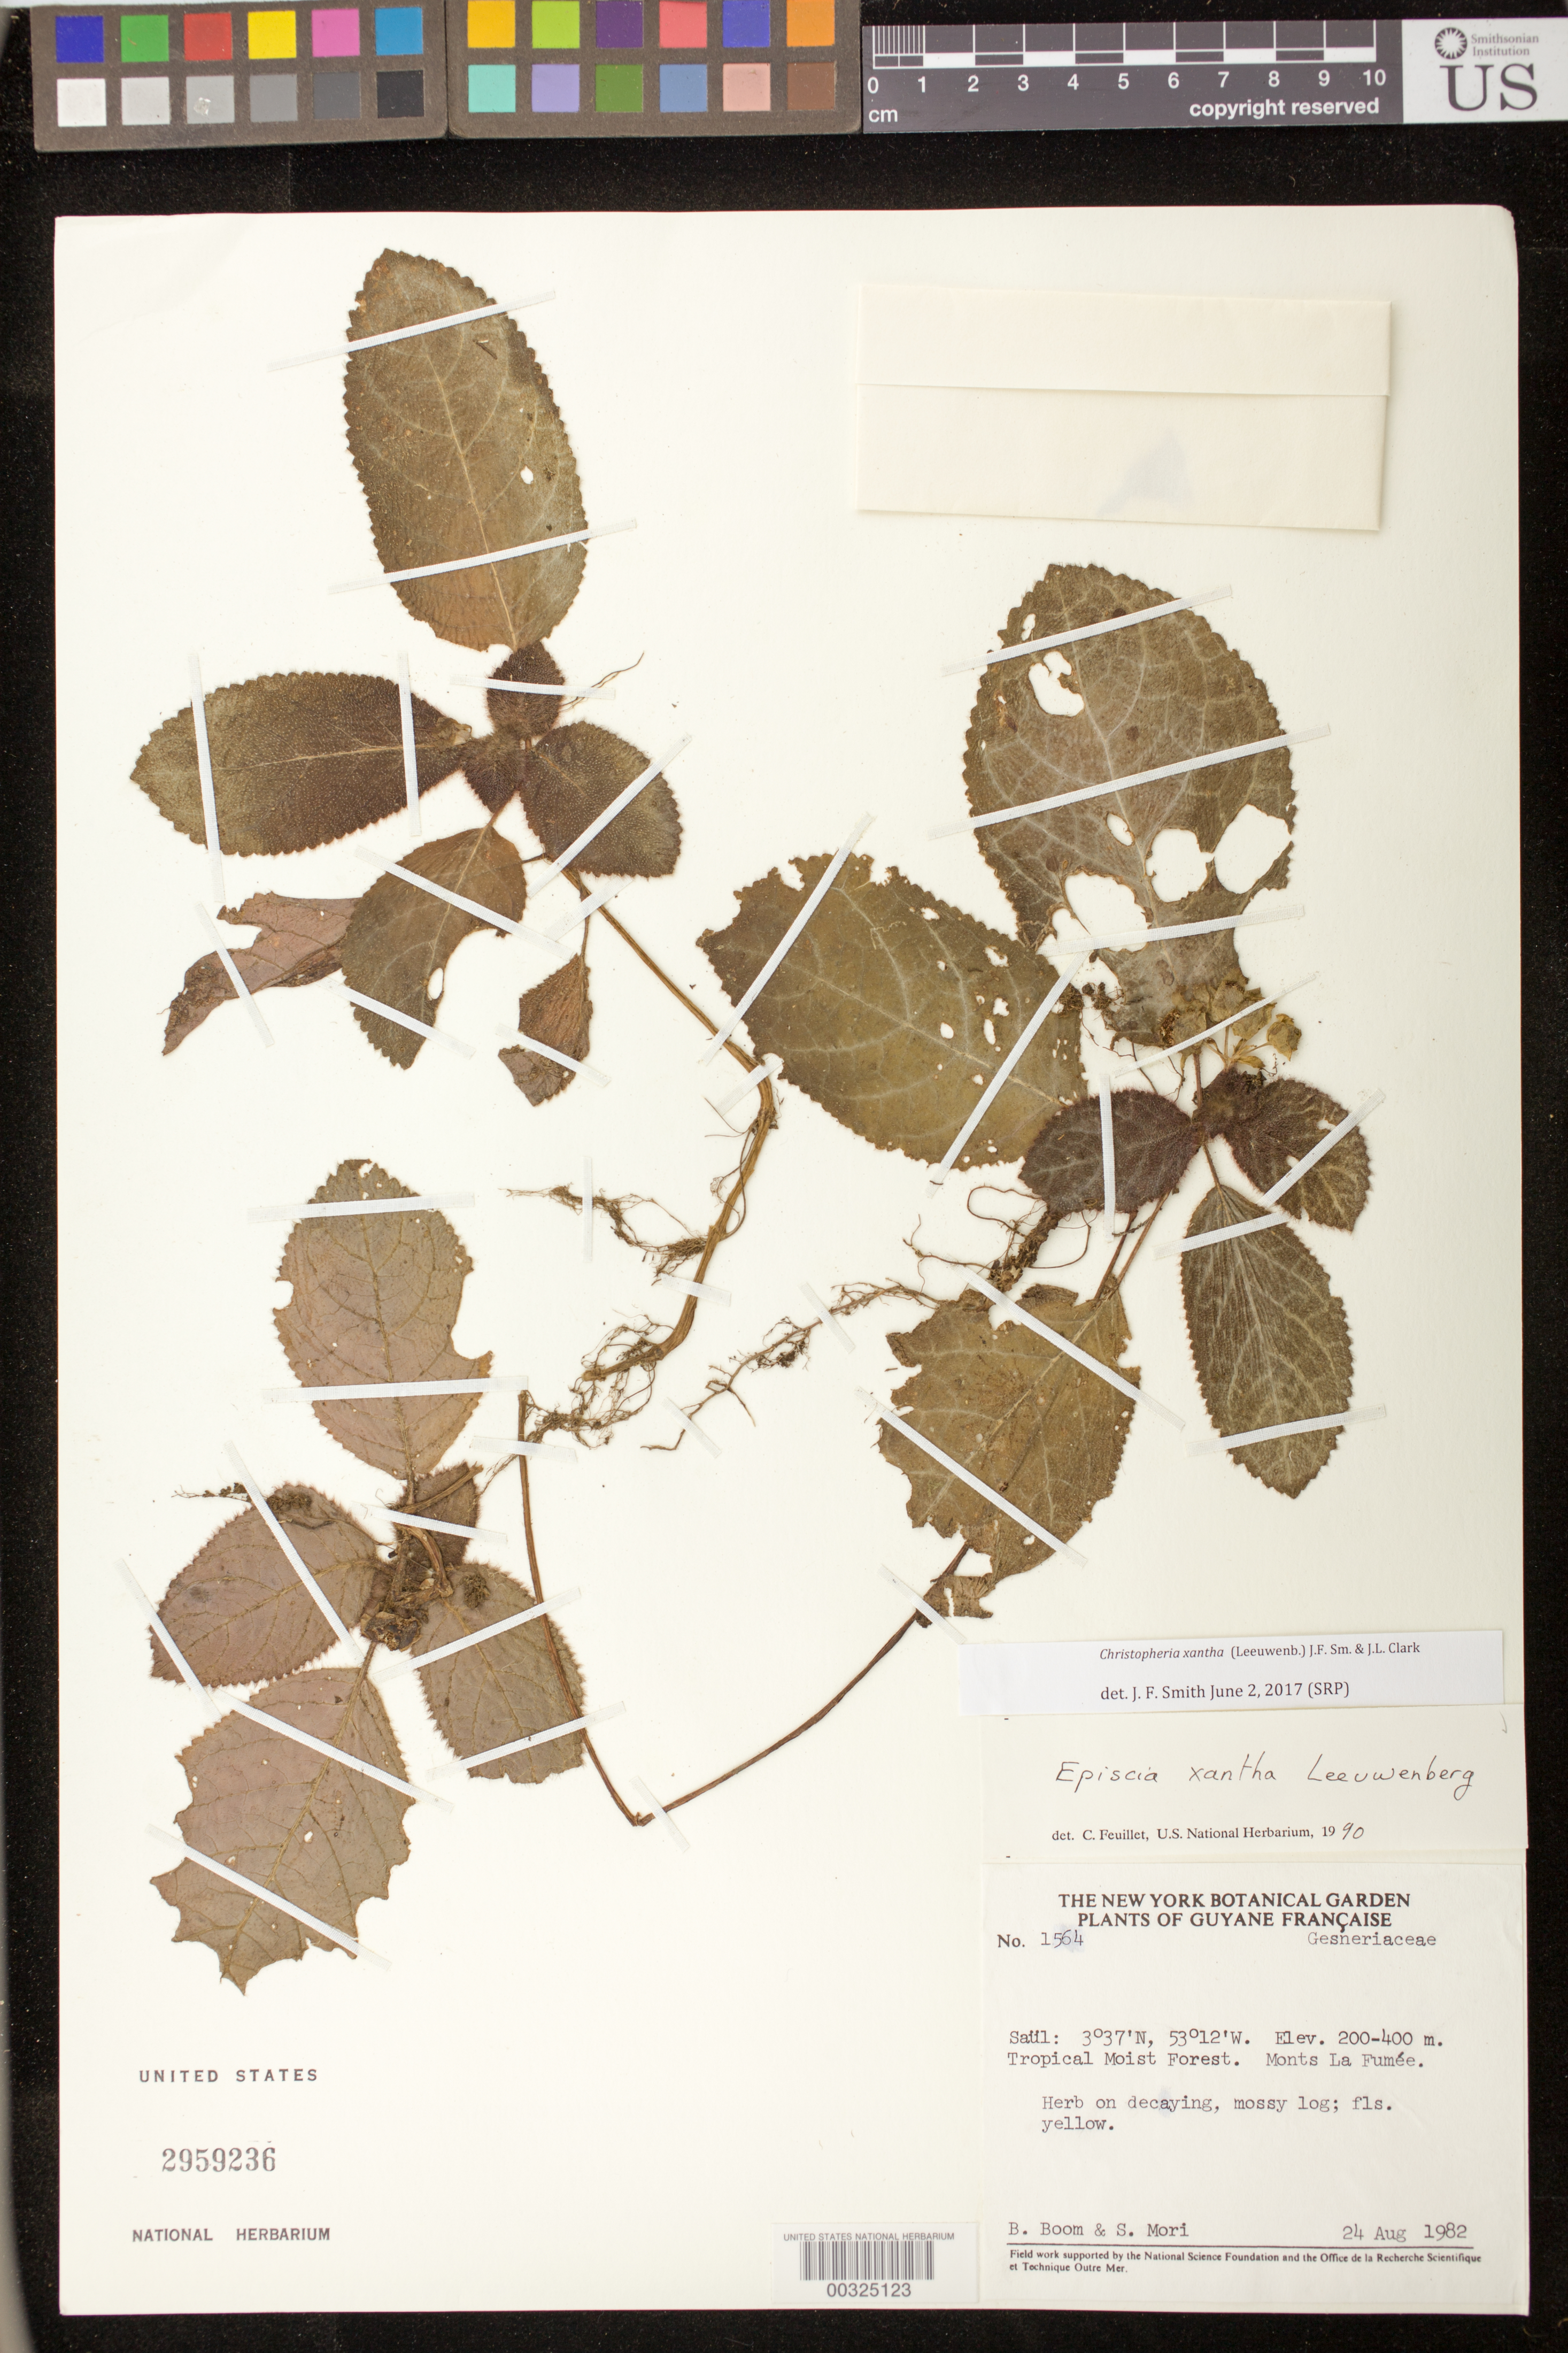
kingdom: Plantae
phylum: Tracheophyta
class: Magnoliopsida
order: Lamiales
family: Gesneriaceae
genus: Christopheria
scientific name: Christopheria xantha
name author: (Leeuwenb.) J.F. Sm. & J.L. Clark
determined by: Smith, J. F.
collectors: B. M. Boom & S. Mori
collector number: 1564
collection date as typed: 24 Aug 1982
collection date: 1982-08-24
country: French Guiana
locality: Saül: Monts La Fumée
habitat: Tropical moist forest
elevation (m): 200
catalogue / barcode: US 2959236